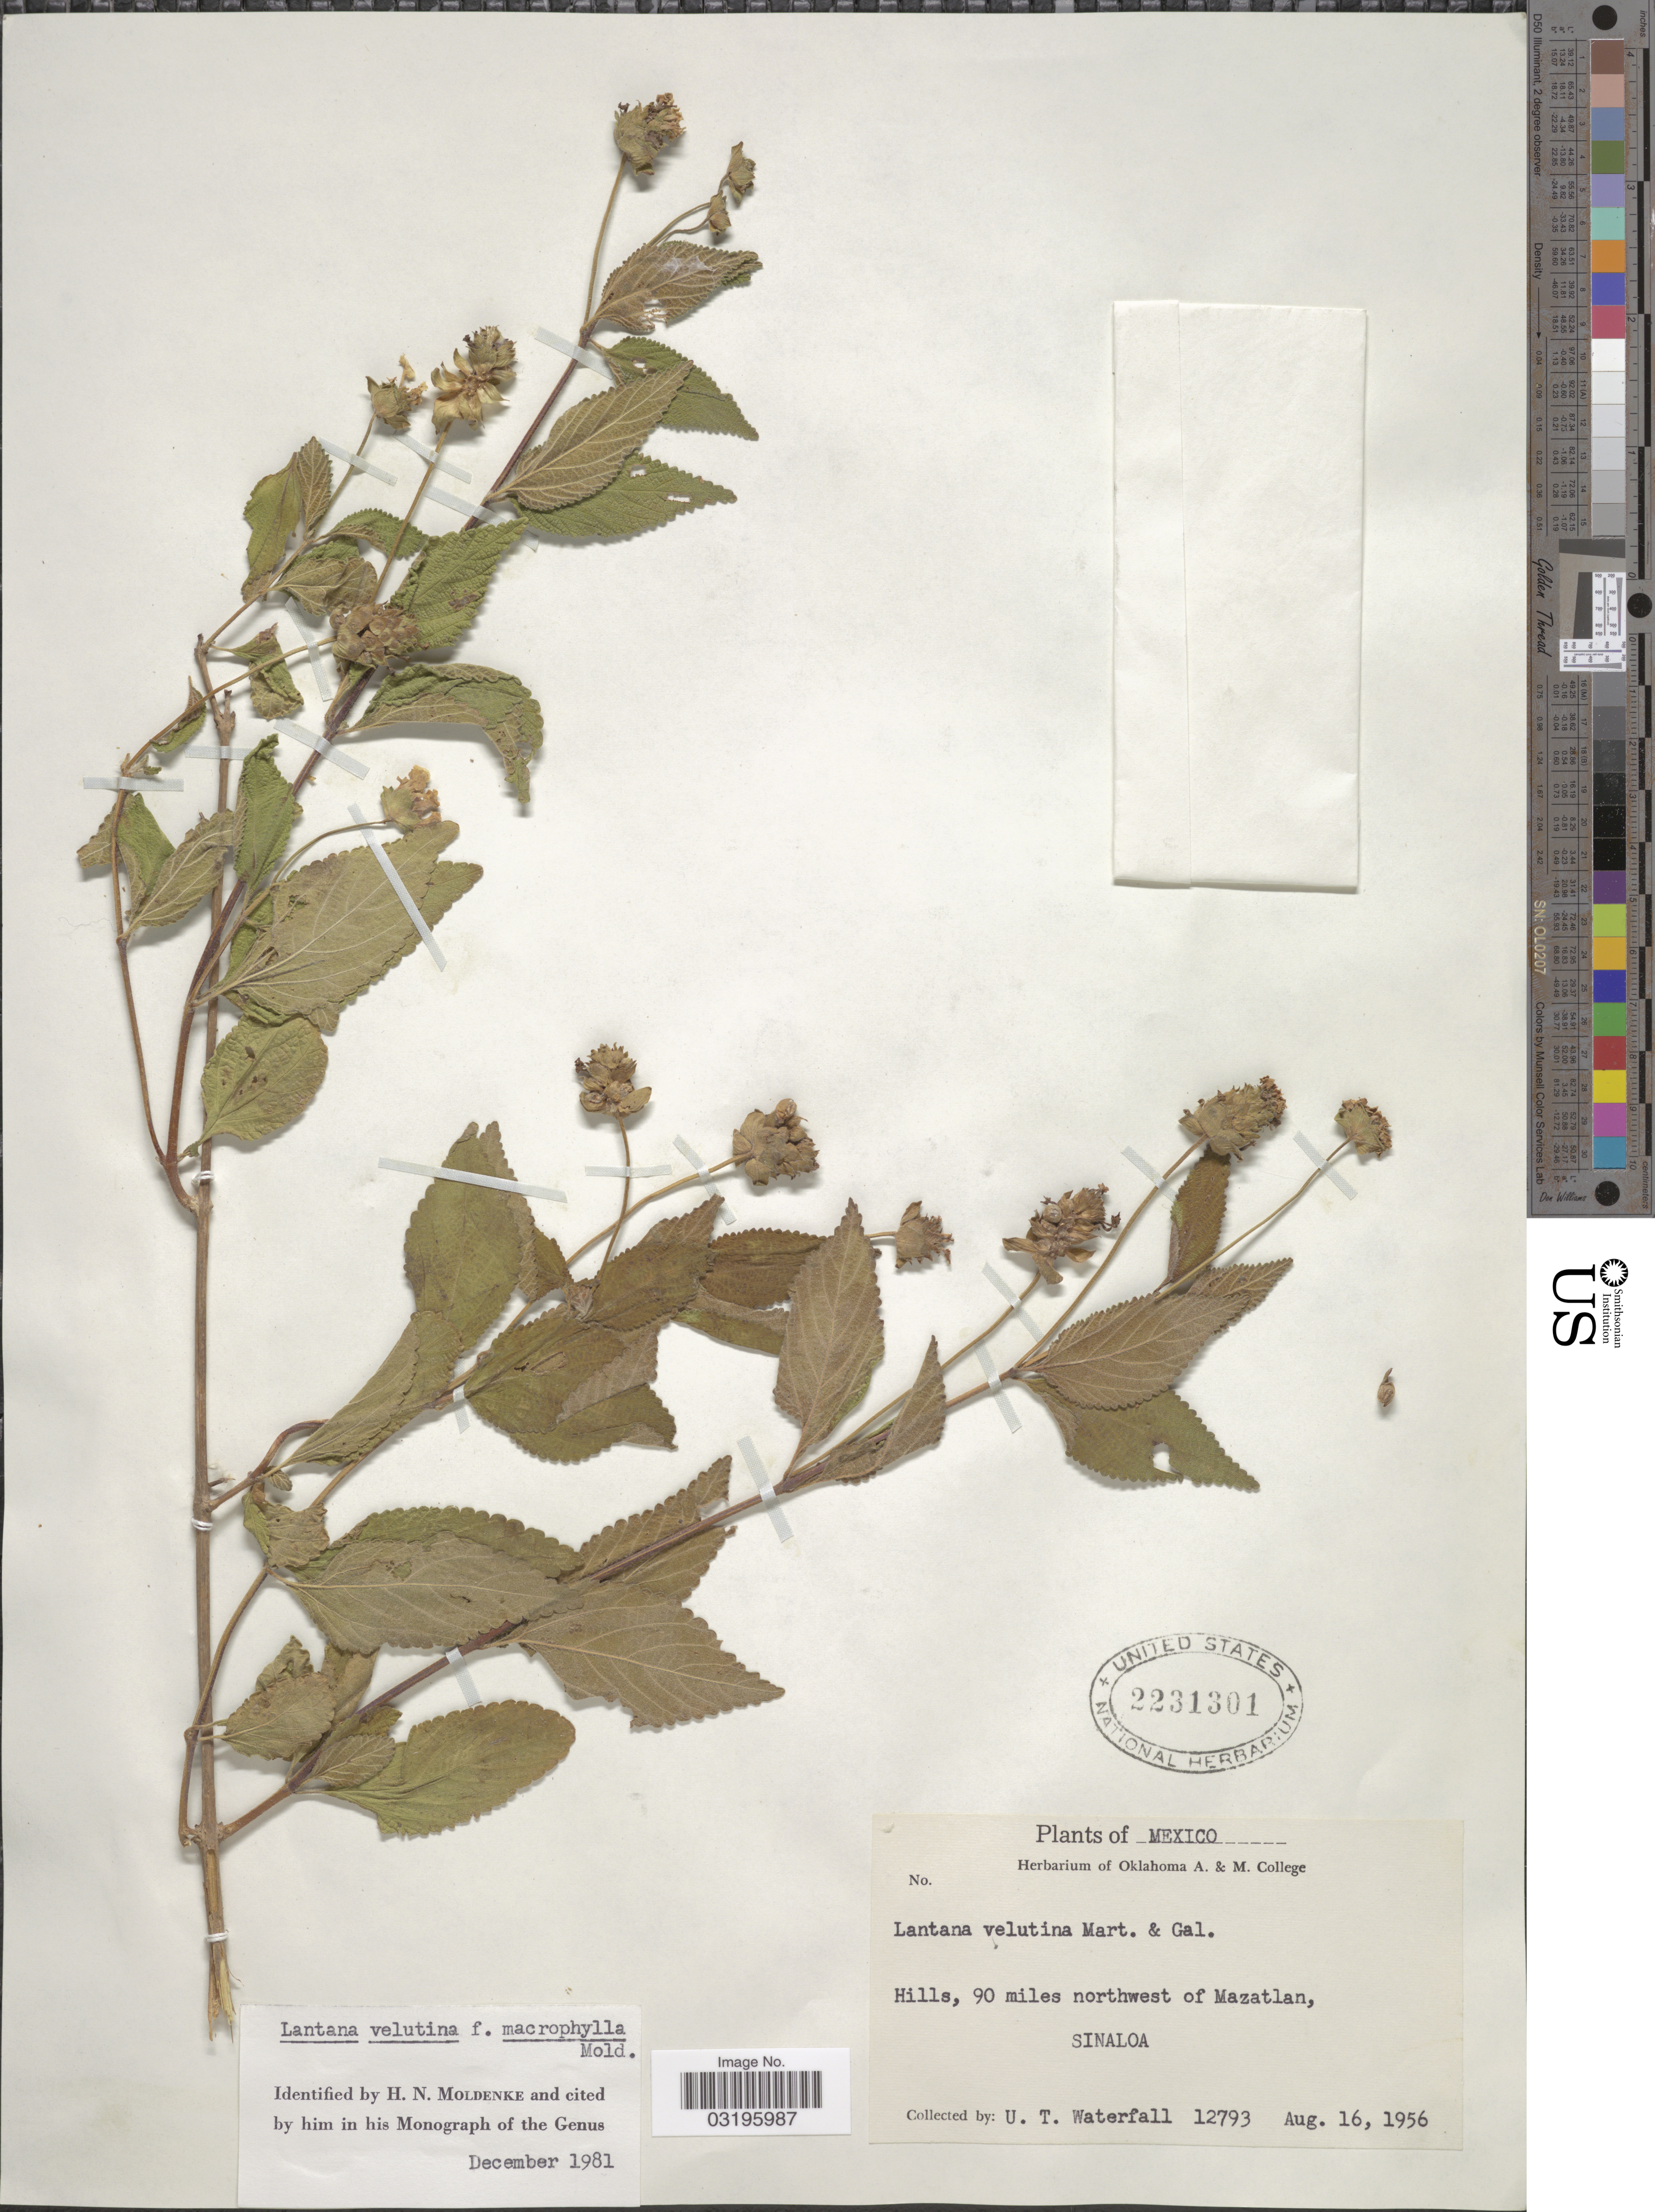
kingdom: Plantae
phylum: Tracheophyta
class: Magnoliopsida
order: Lamiales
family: Verbenaceae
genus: Lantana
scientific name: Lantana velutina f. macrophylla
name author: Moldenke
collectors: U. T. Waterfall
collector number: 12793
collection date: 1956-08-16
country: Mexico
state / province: Sinaloa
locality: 90 miles northwest of Mazatlan.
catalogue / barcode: US 2231301